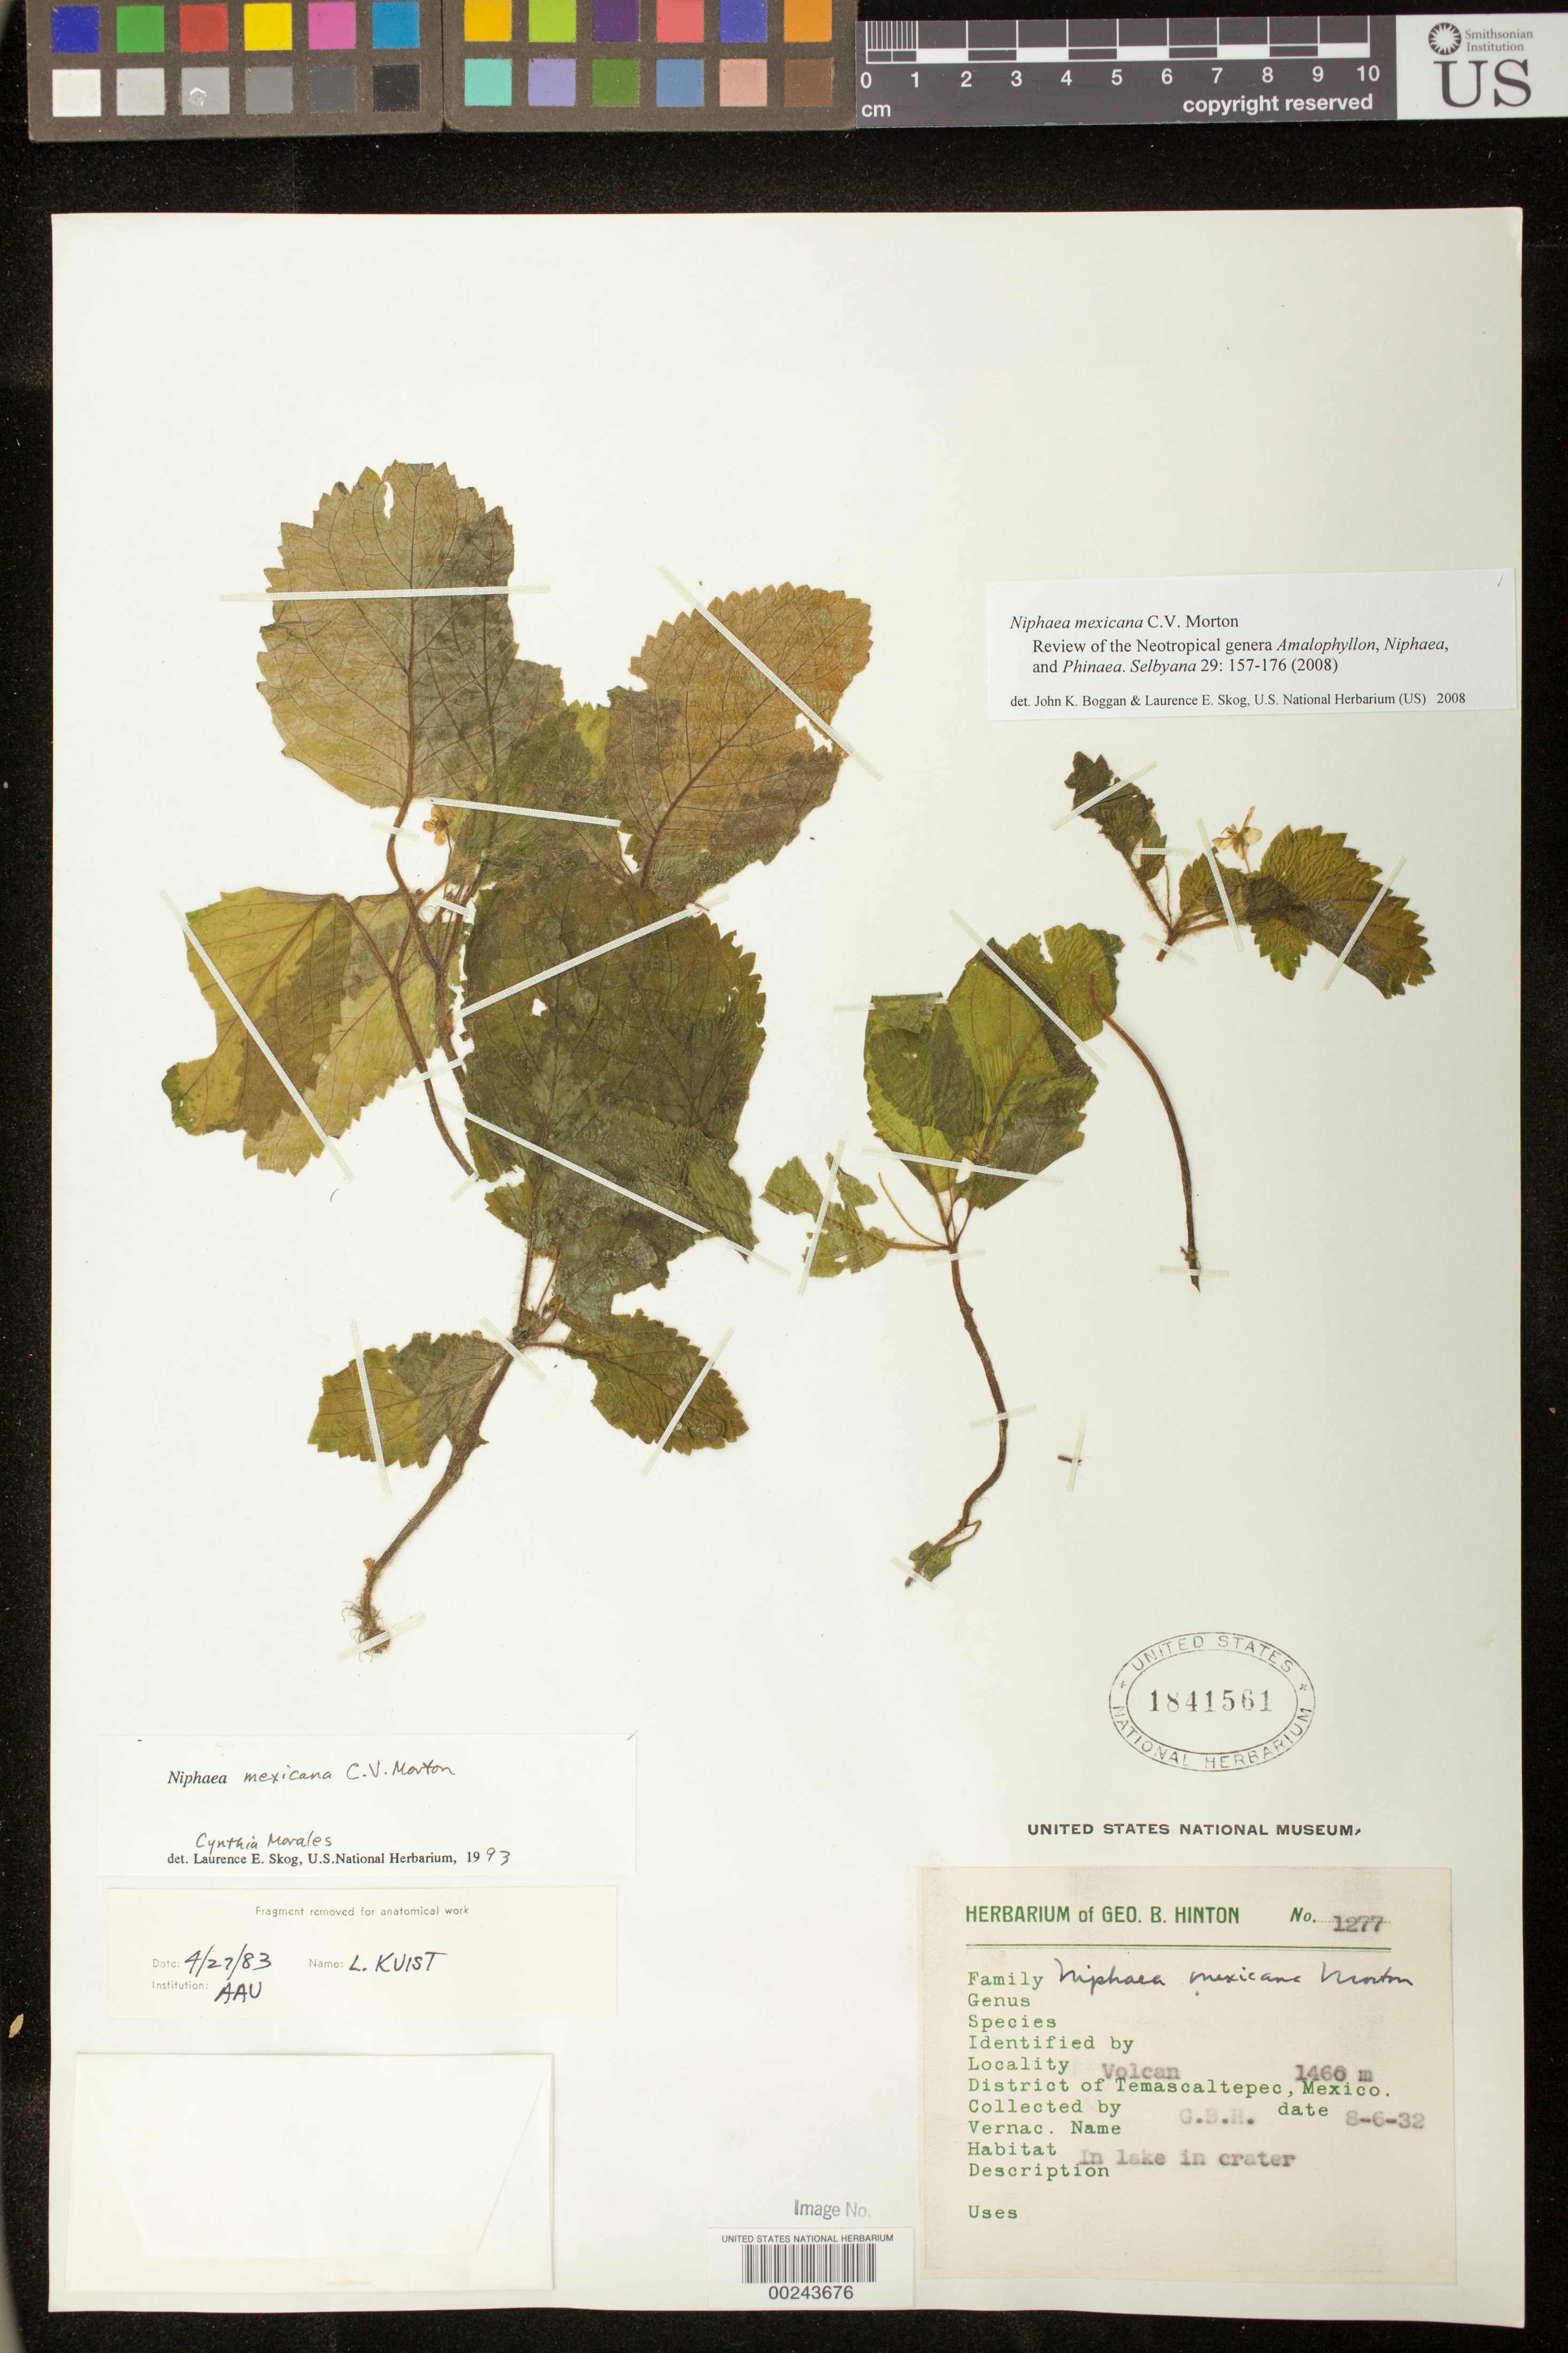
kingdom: Plantae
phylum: Tracheophyta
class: Magnoliopsida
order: Lamiales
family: Gesneriaceae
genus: Niphaea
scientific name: Niphaea mexicana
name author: C.V. Morton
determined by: Boggan, J. K.; Skog, L. E.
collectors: G. B. Hinton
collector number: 1277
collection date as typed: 06 Aug 1932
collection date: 1932-08-06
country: Mexico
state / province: México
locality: Volcan, District of Temascaltepec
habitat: In lake in crater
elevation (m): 1460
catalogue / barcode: US 1841561